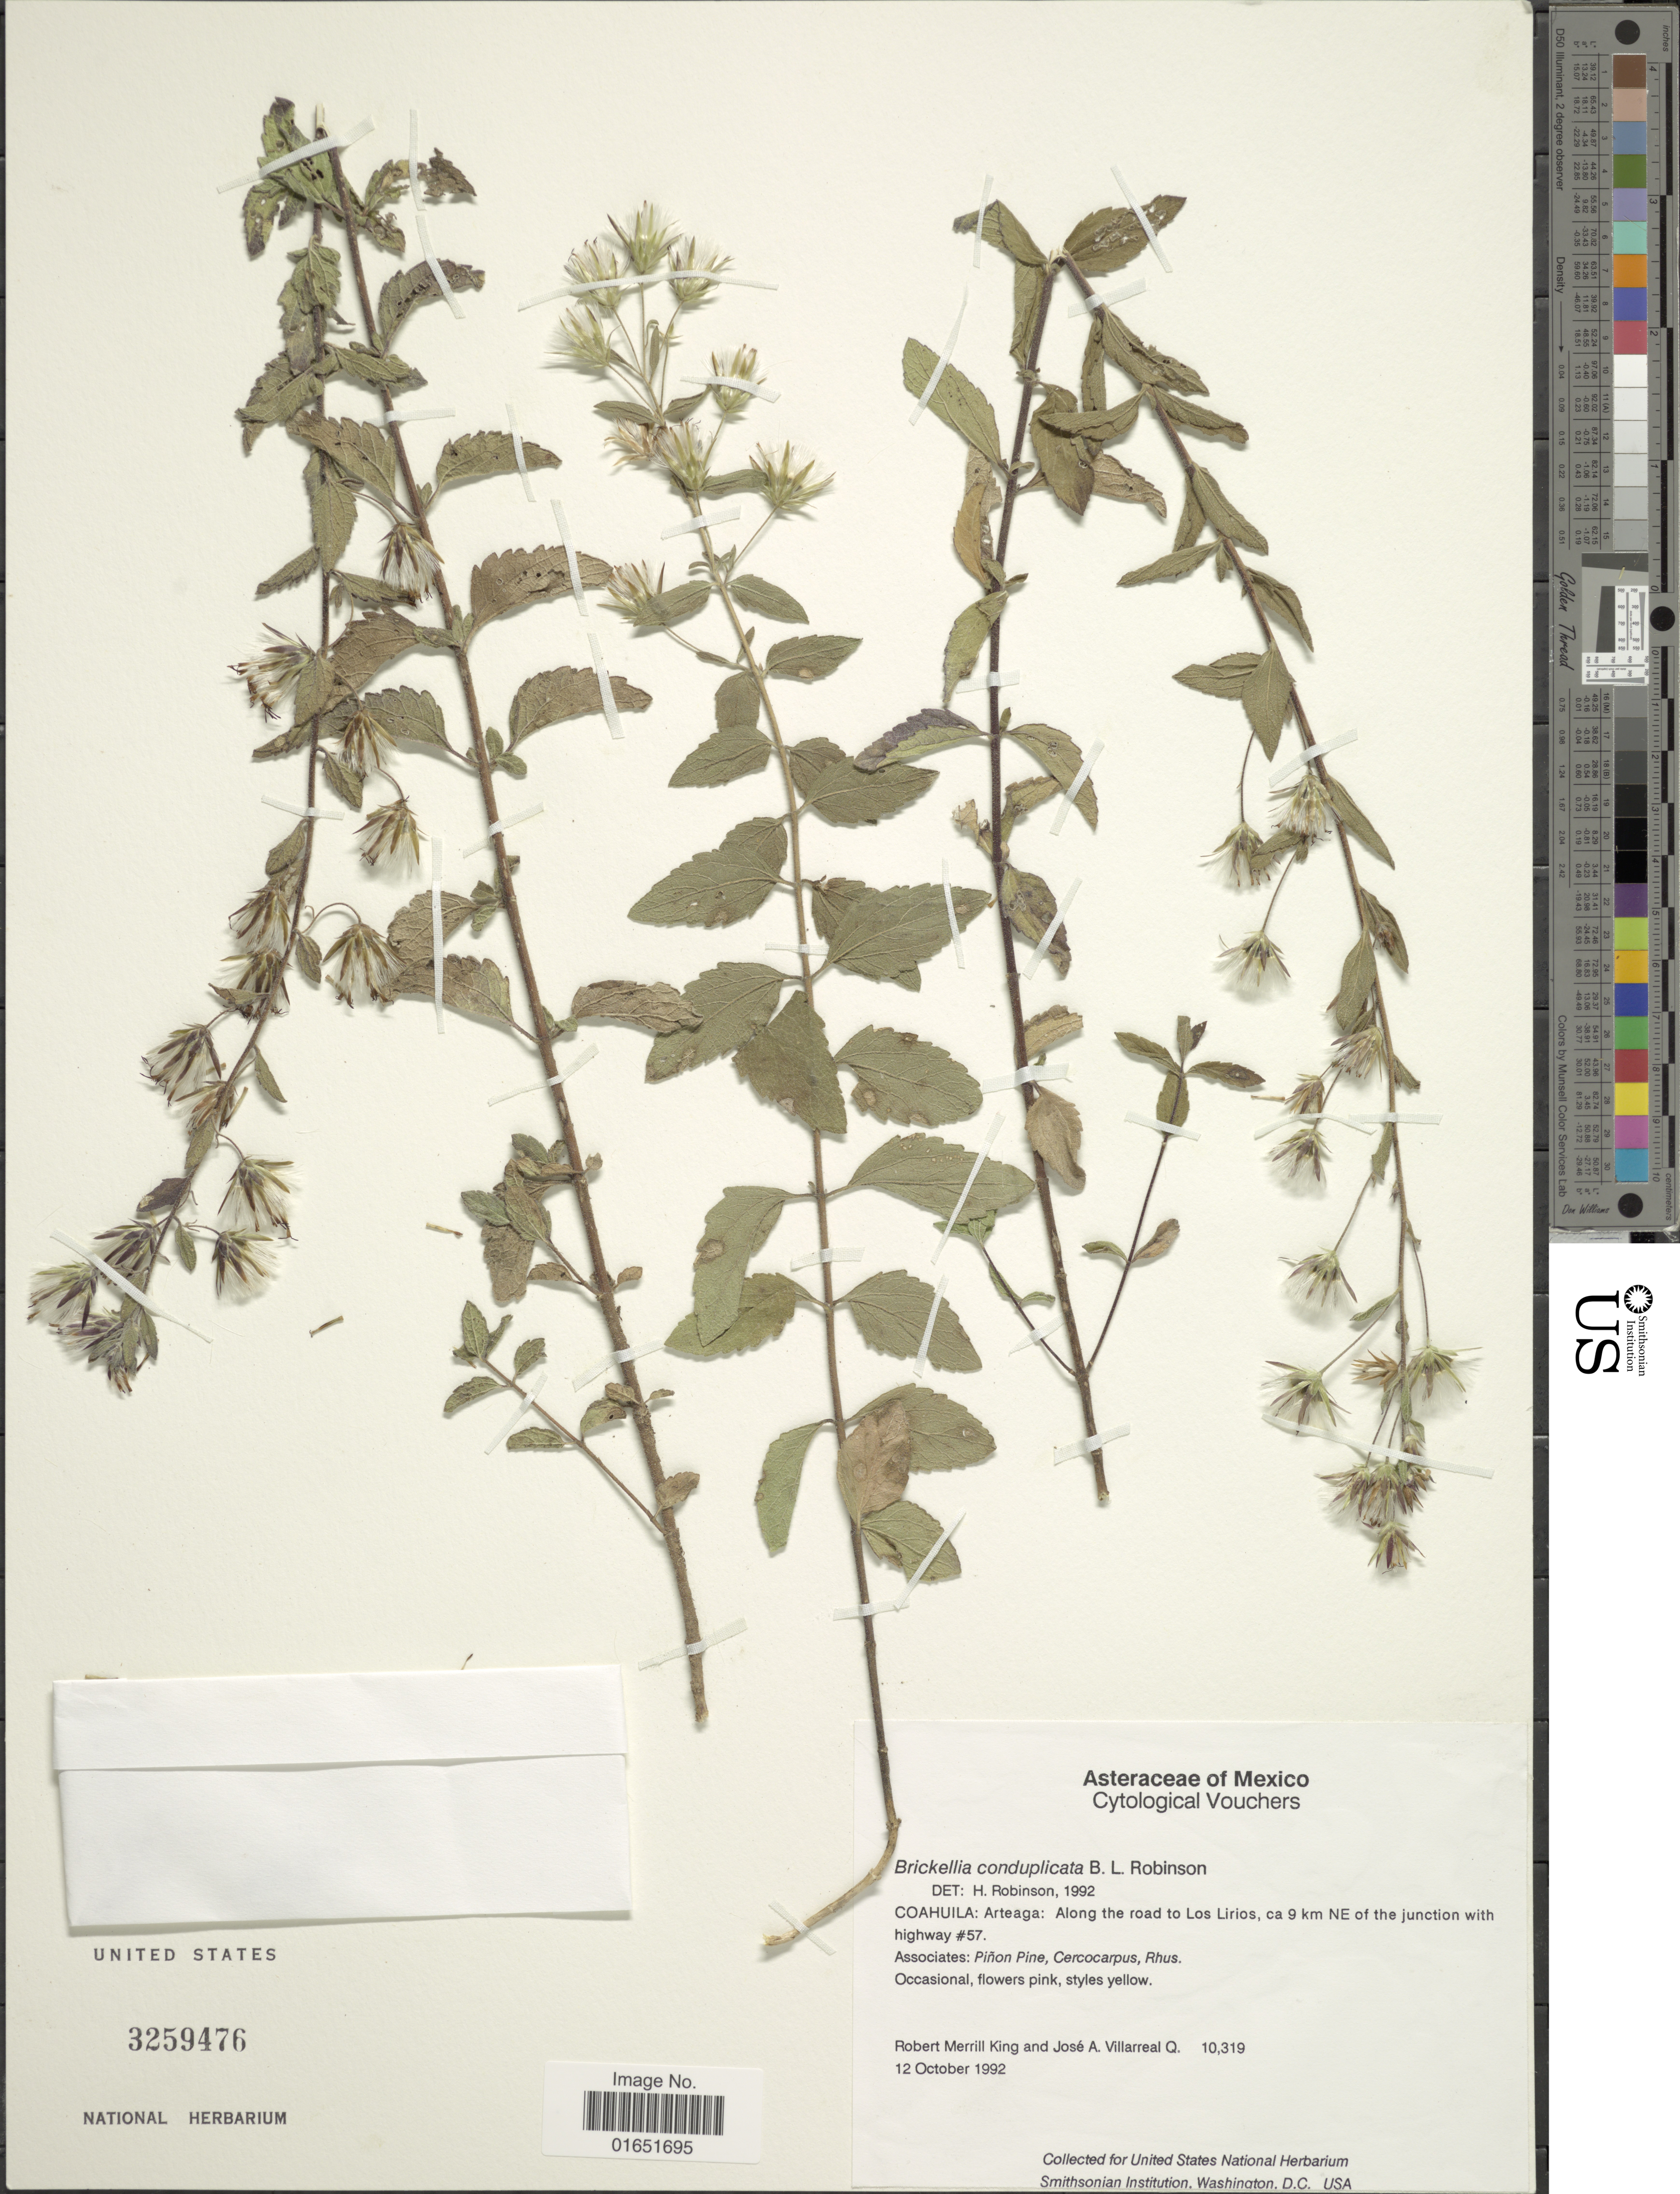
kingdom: Plantae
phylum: Tracheophyta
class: Magnoliopsida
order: Asterales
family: Asteraceae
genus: Brickellia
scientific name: Brickellia conduplicata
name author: (B.L. Rob.) B.L. Rob.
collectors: R. M. King & J. Villarreal-Quintanilla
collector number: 10319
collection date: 1992-10-12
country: Mexico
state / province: Coahuila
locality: Arteaga: Along the road to Los Lirios ca 9 kms NE of the junction with highway # 57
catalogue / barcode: US 3259476